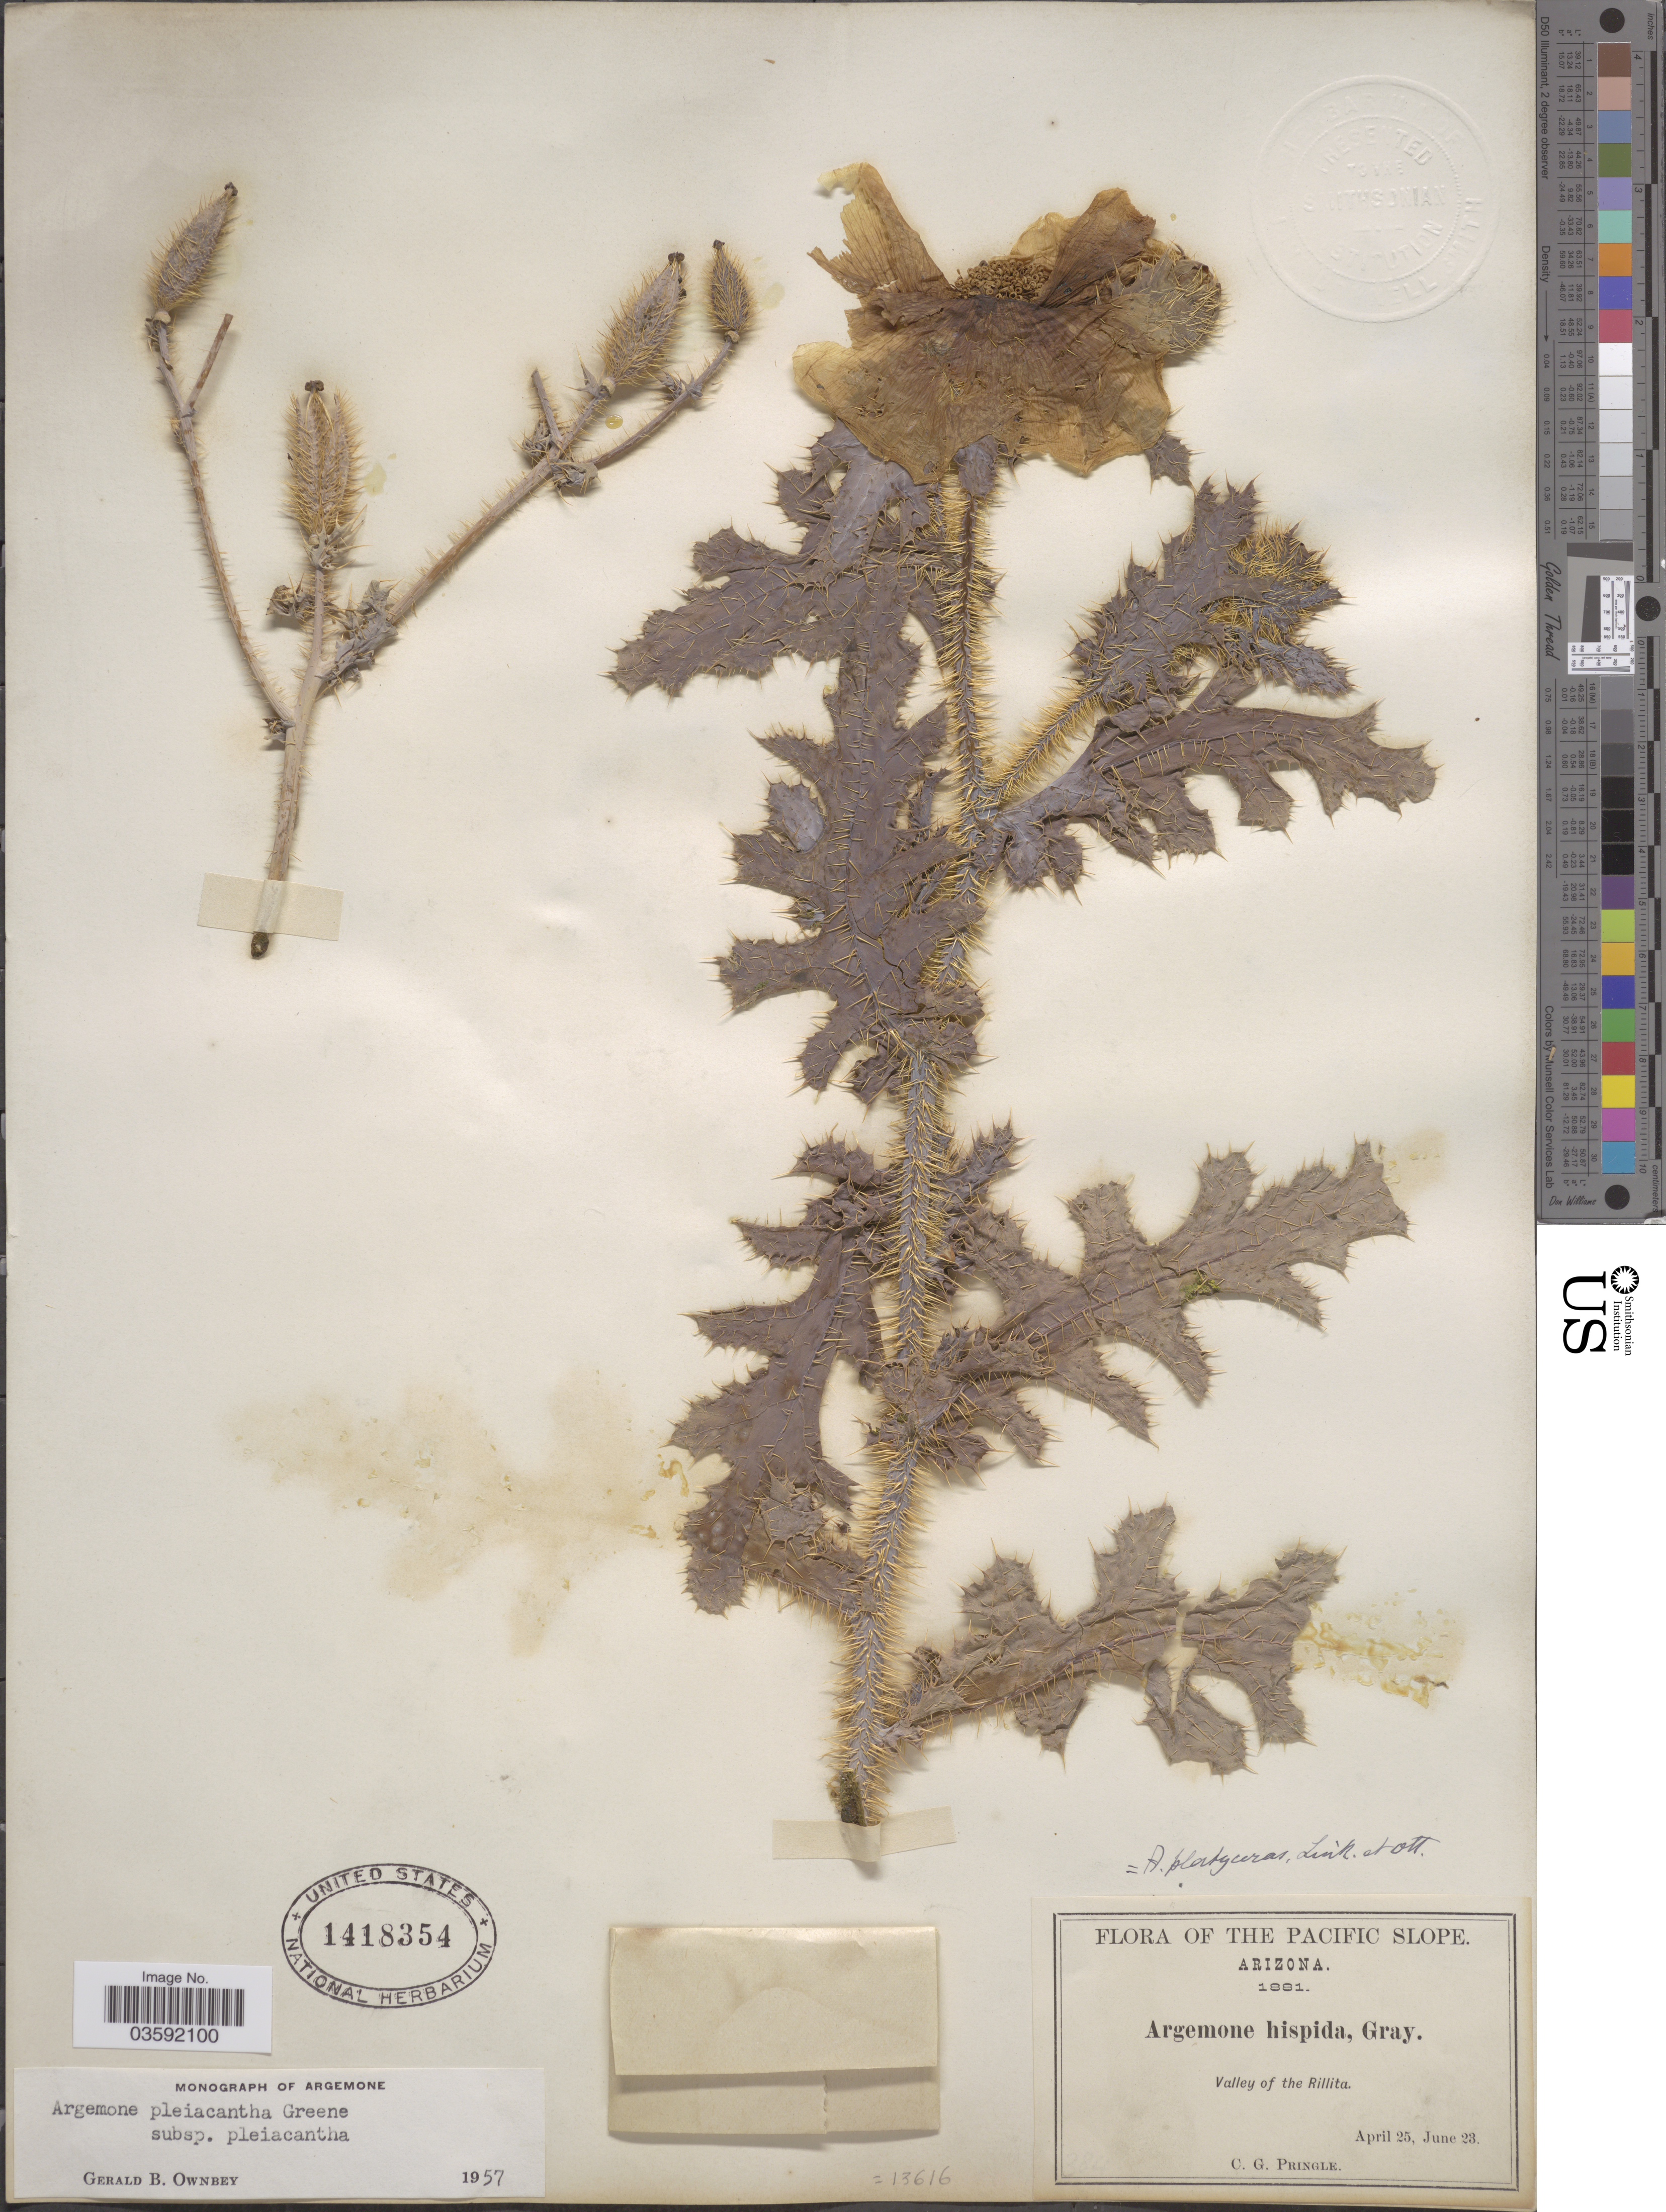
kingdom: Plantae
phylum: Tracheophyta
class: Magnoliopsida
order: Ranunculales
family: Papaveraceae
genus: Argemone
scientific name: Argemone pleiacantha subsp. pleiacantha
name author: Greene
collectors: C. G. Pringle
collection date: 1881-04-25/1881-06-23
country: United States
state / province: Arizona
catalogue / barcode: US 1418354